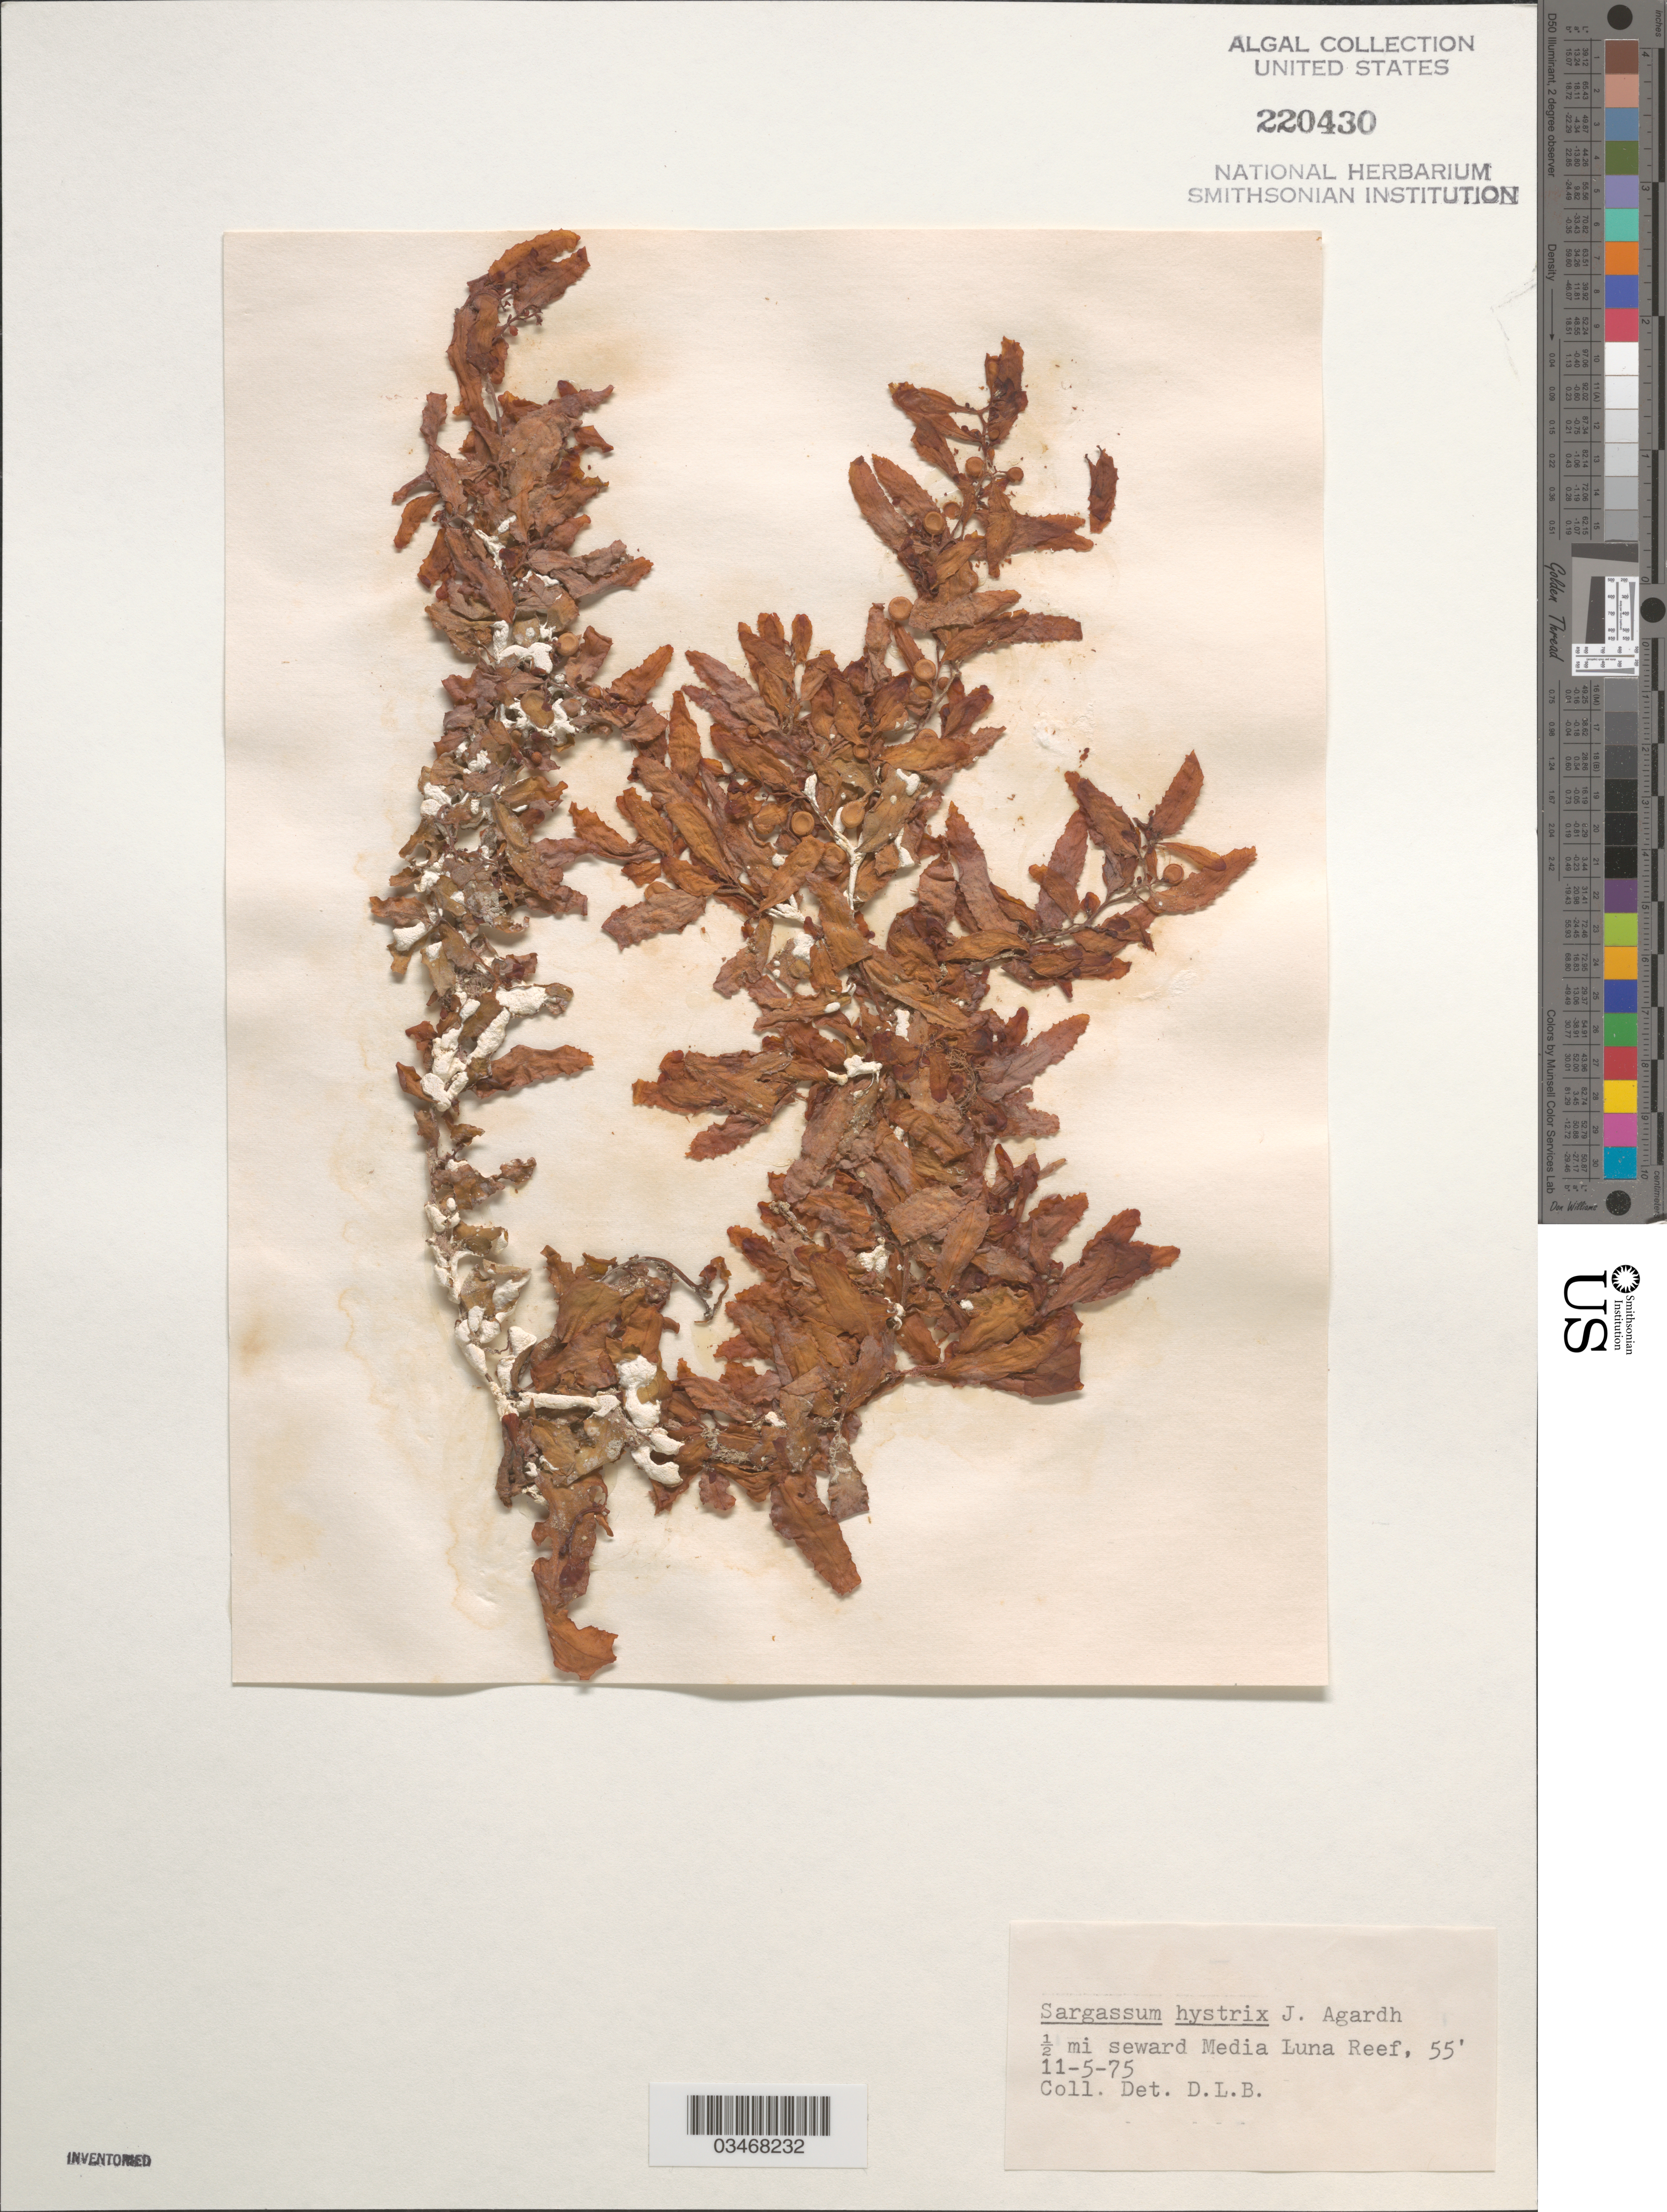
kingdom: Chromista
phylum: Ochrophyta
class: Phaeophyceae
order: Fucales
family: Sargassaceae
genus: Sargassum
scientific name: Sargassum hystrix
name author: J. Agardh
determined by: Ballantine, D. L.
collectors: D.L. Ballantine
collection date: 1975-11-05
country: Puerto Rico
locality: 1/2 mi seaward Media Luna Reef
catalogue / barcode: US 220430